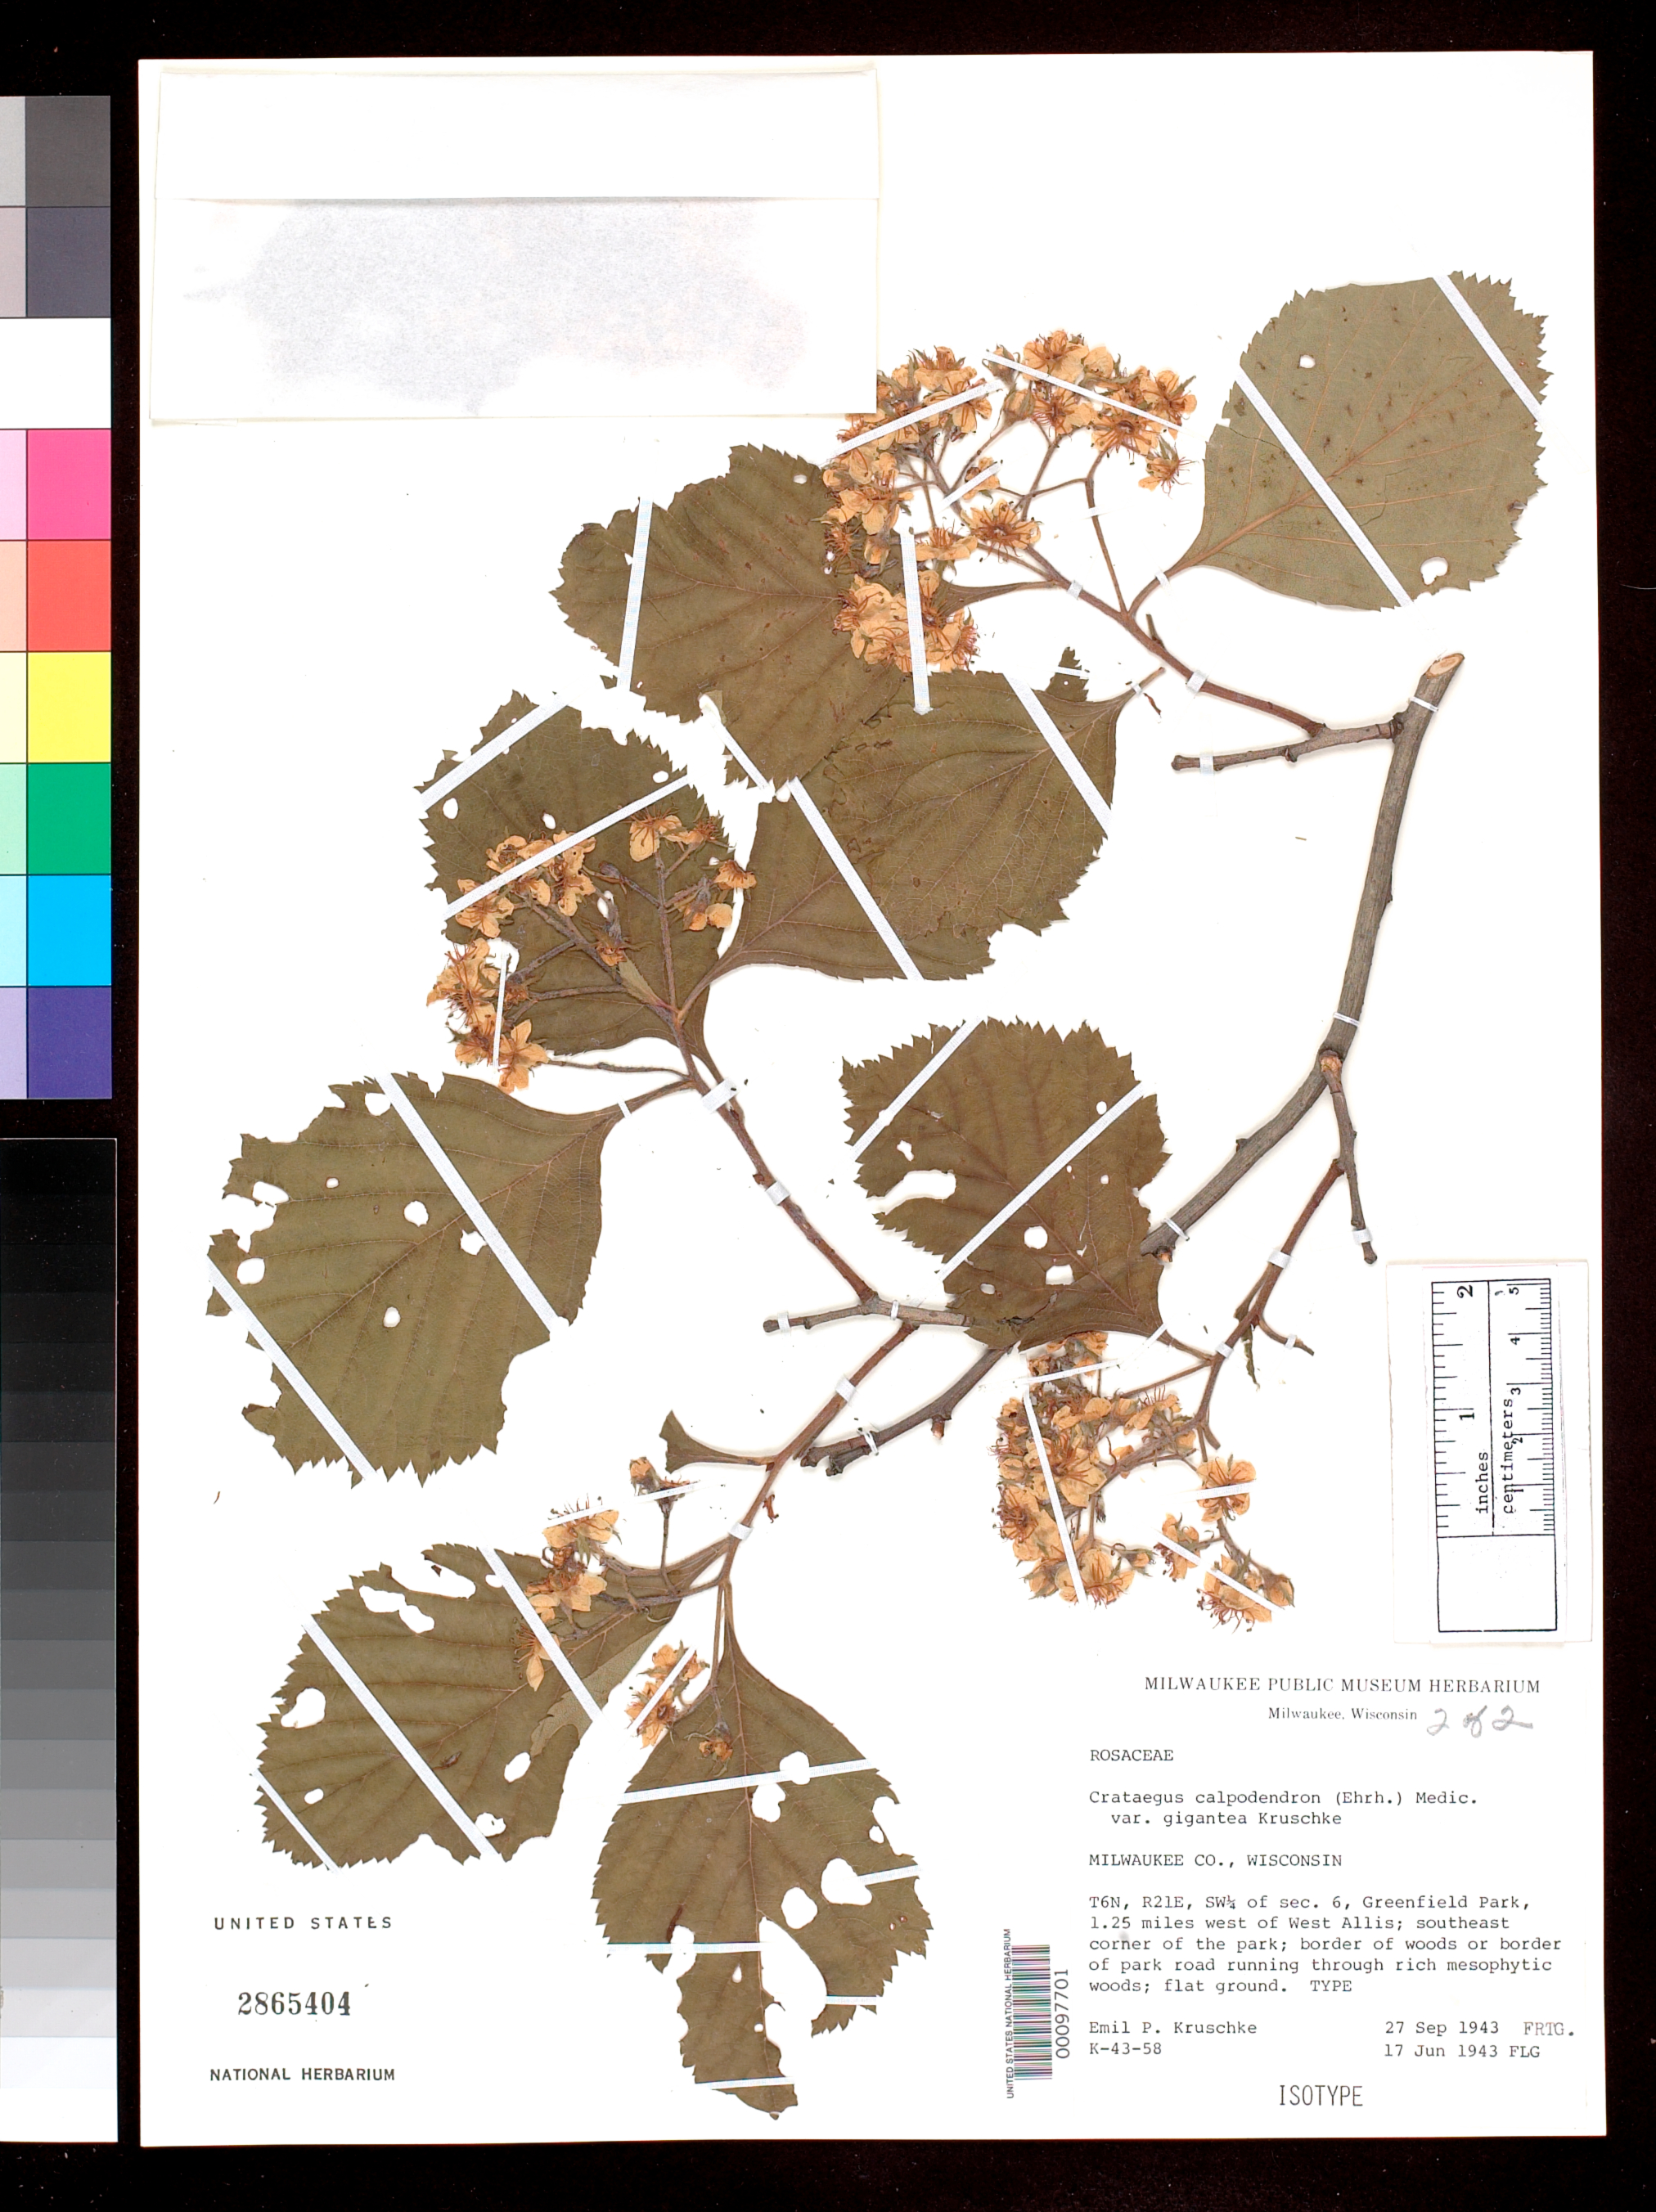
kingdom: Plantae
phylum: Tracheophyta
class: Magnoliopsida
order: Rosales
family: Rosaceae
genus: Crataegus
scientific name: Crataegus calpodendron var. gigantea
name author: Kruschke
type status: Isotype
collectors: E. Kruschke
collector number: K-43-58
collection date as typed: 17 Jun 1943 and 27 Sep 1943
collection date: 1943-06-17,1943-09-27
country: United States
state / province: Wisconsin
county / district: Milwauke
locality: SE corner of Greenfield Park.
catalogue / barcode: US 2865404